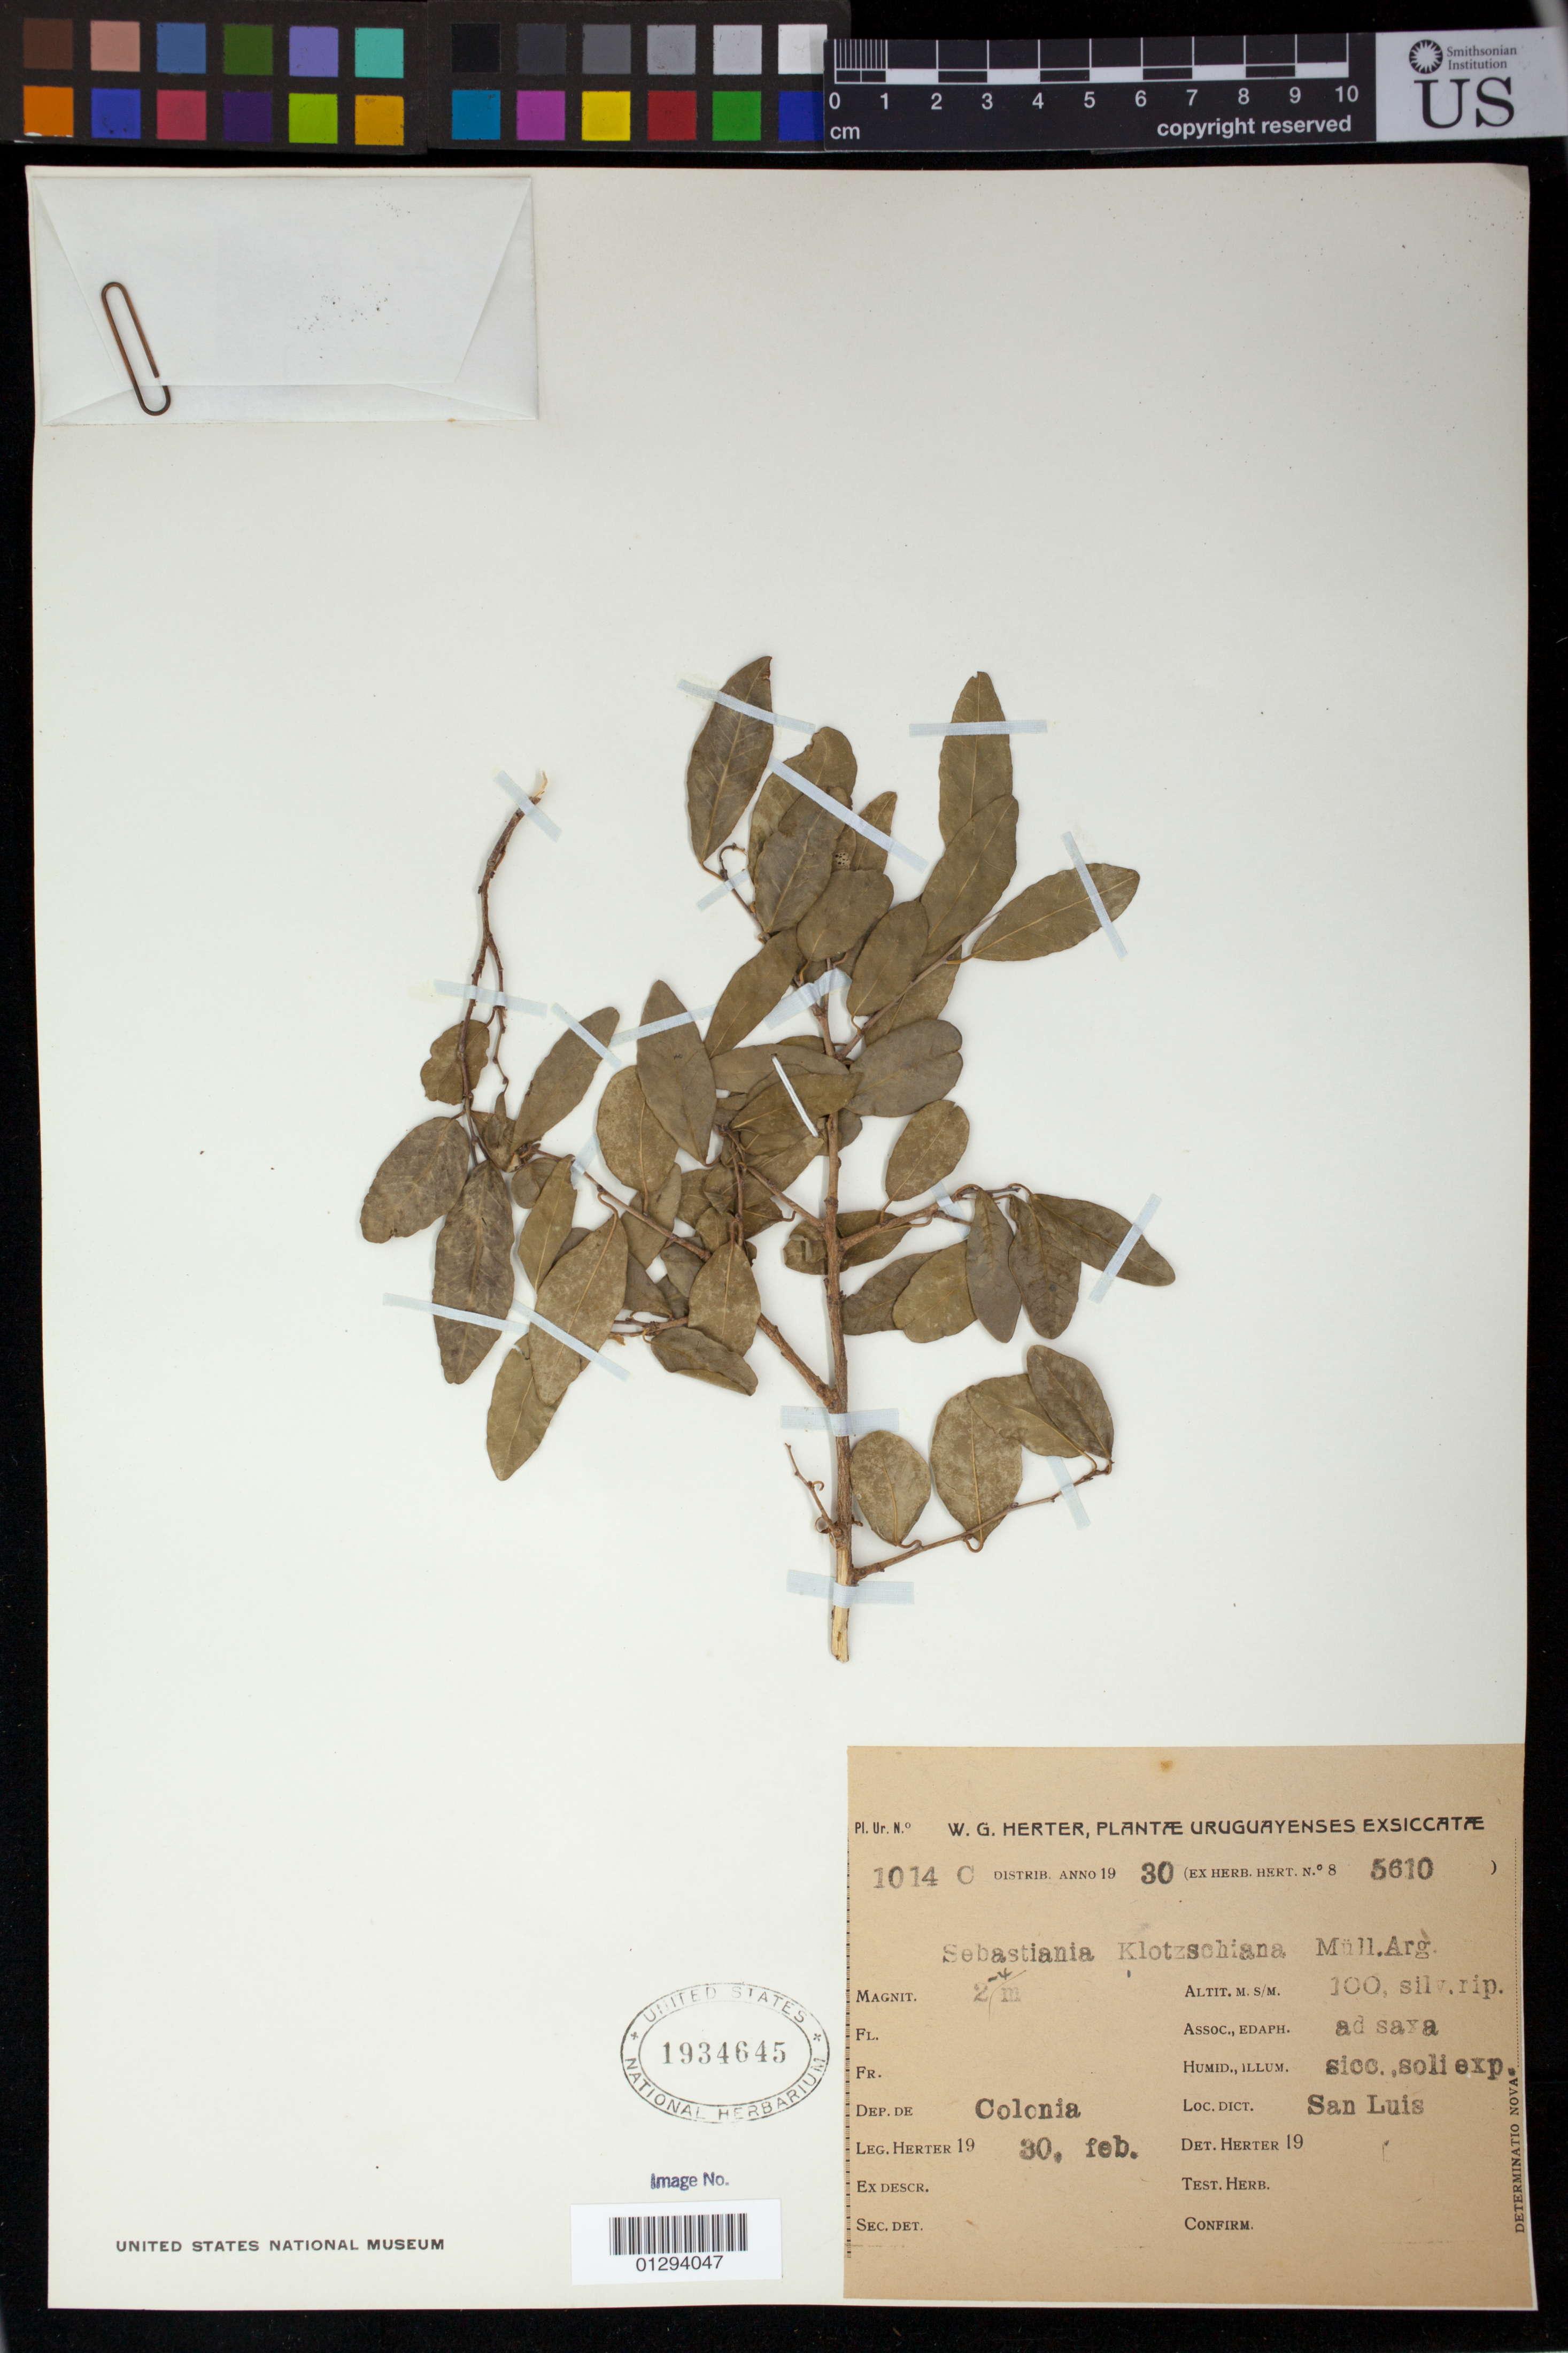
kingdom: Plantae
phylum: Tracheophyta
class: Magnoliopsida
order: Malpighiales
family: Euphorbiaceae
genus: Sebastiania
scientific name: Sebastiania commersoniana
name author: (Baill.) L.B. Sm. & Downs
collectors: W. G. Herter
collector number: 1014 C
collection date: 1930-02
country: Uruguay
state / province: Colonia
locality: Colonia, San Luis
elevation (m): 100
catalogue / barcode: US 1934645